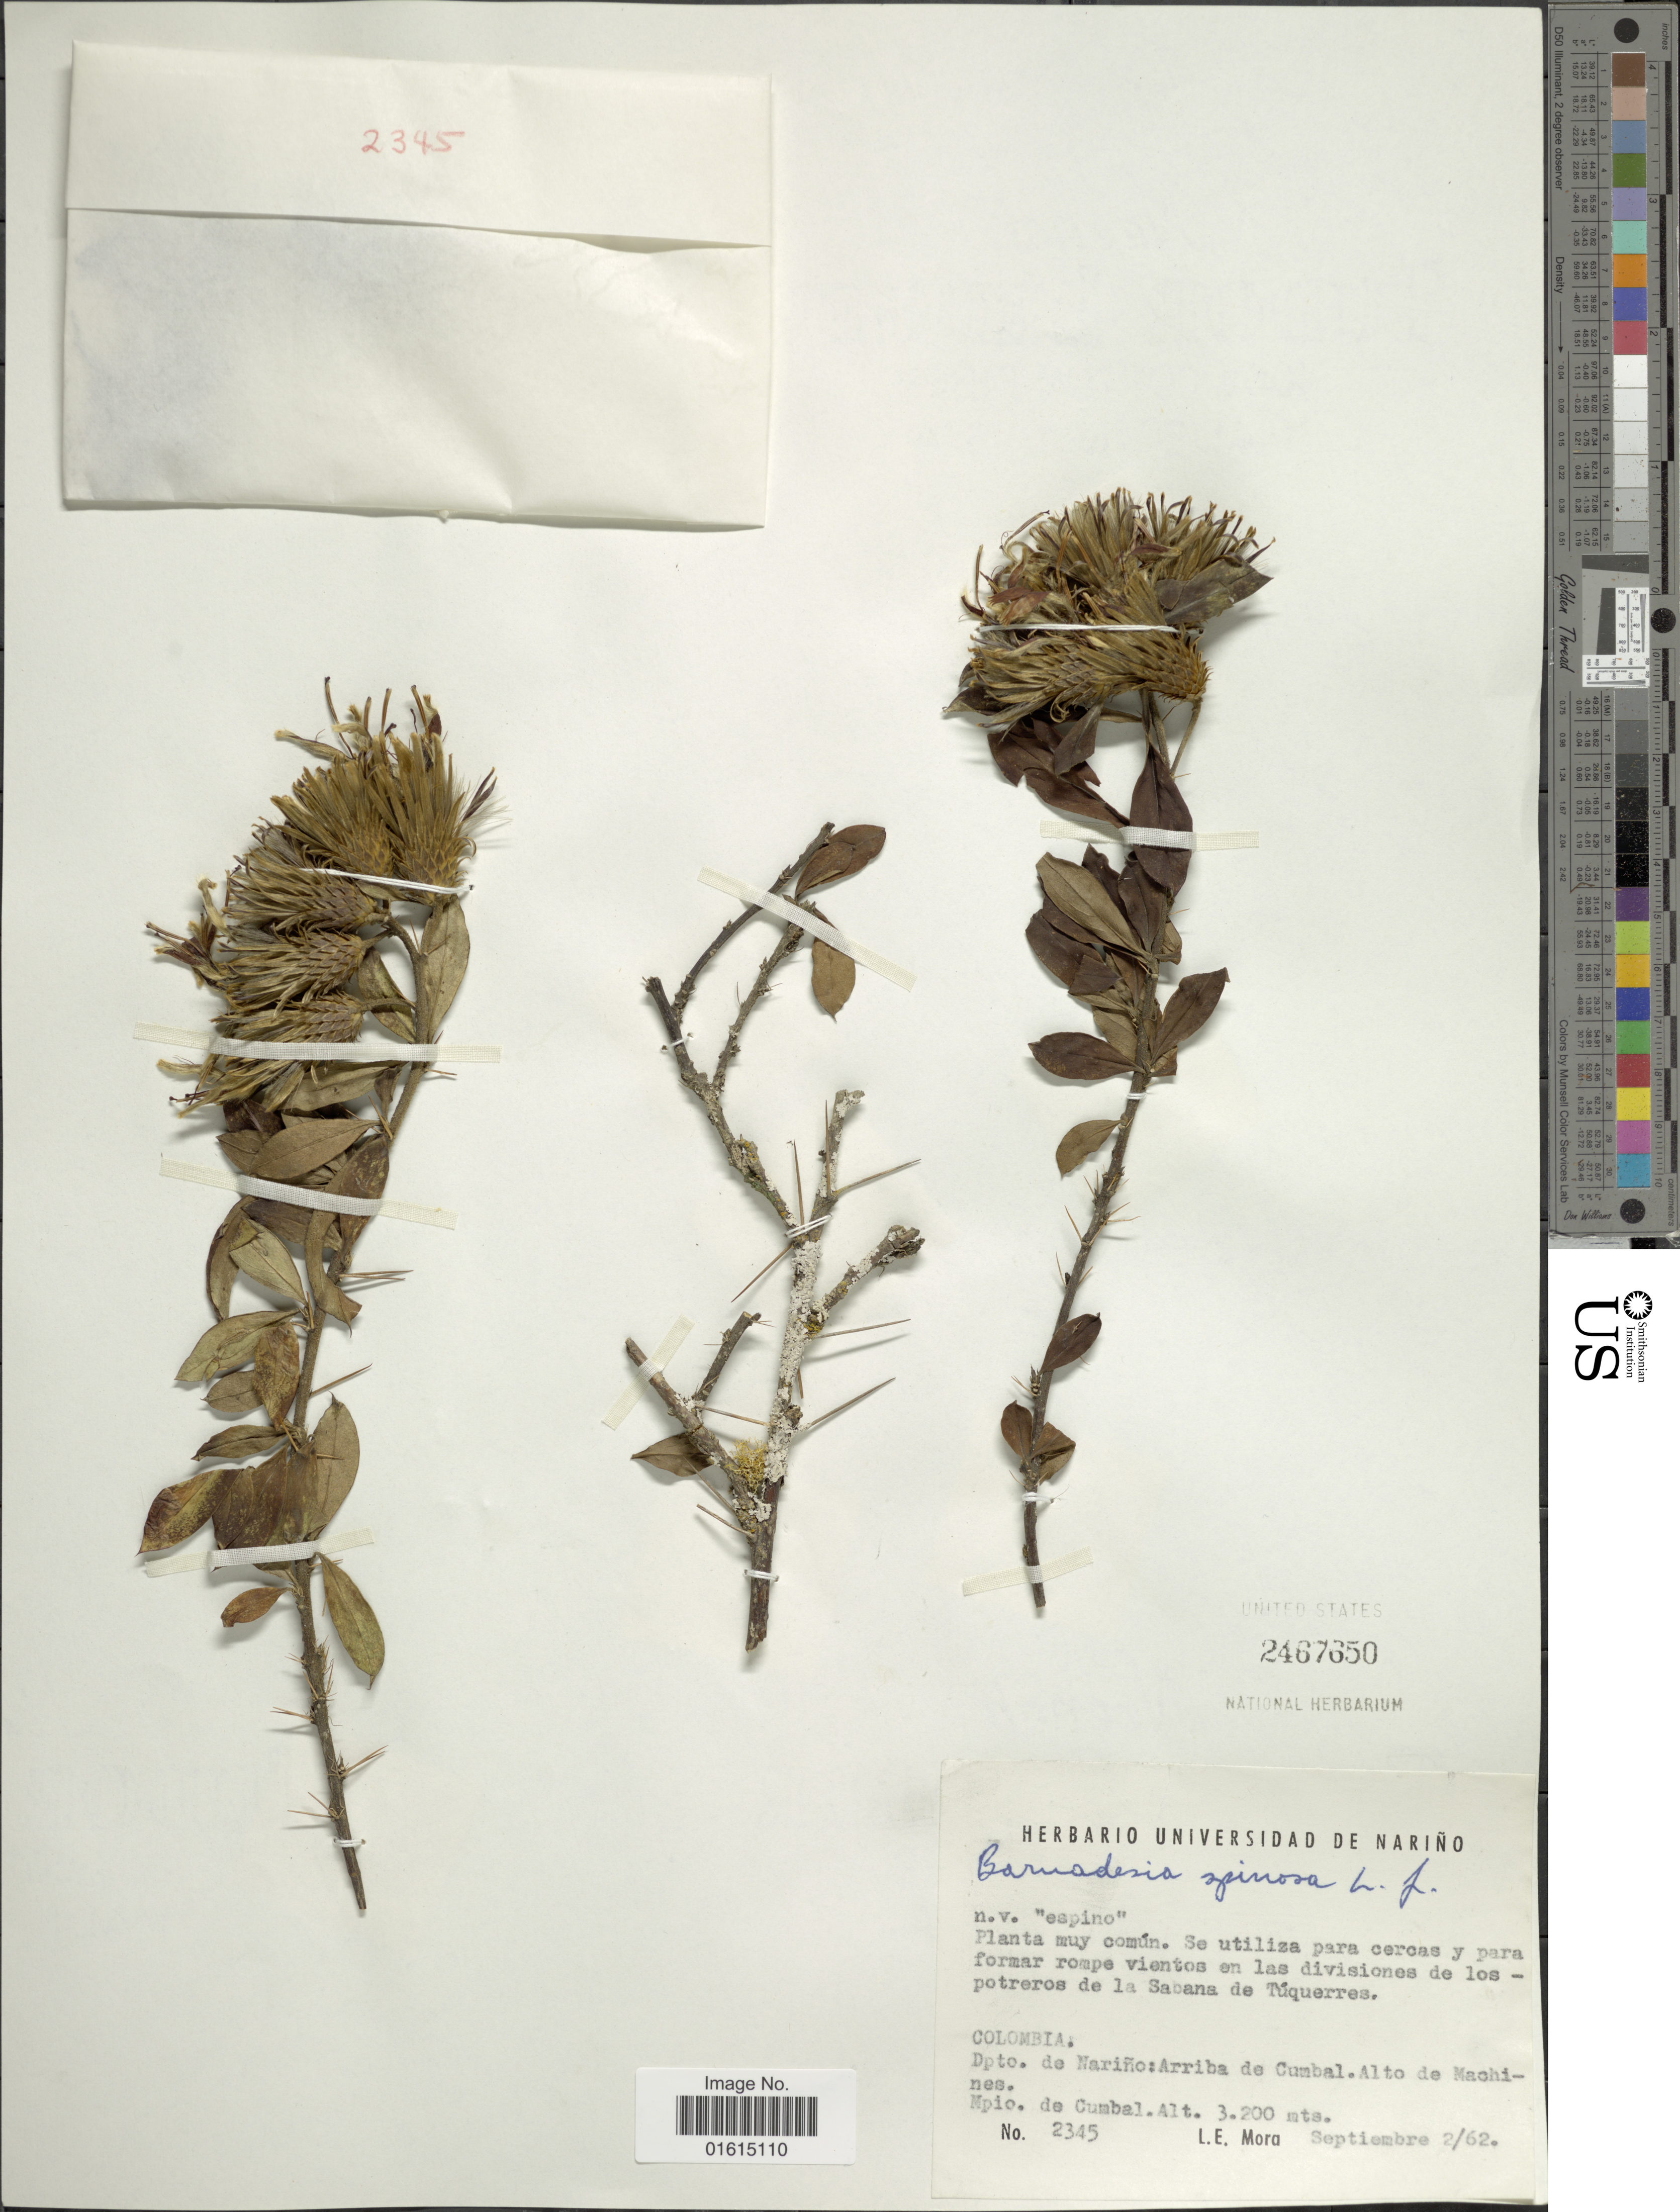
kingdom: Plantae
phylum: Tracheophyta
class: Magnoliopsida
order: Asterales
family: Asteraceae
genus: Barnadesia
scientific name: Barnadesia spinosa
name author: L. f.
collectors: L. Mora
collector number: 2345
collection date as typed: Transcribed d/m/y: 2/9/62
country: Colombia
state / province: Nariño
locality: Arriba de Cumbal. Alto de Machines. Mpio. de Cumbal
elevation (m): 3200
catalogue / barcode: US 2467650